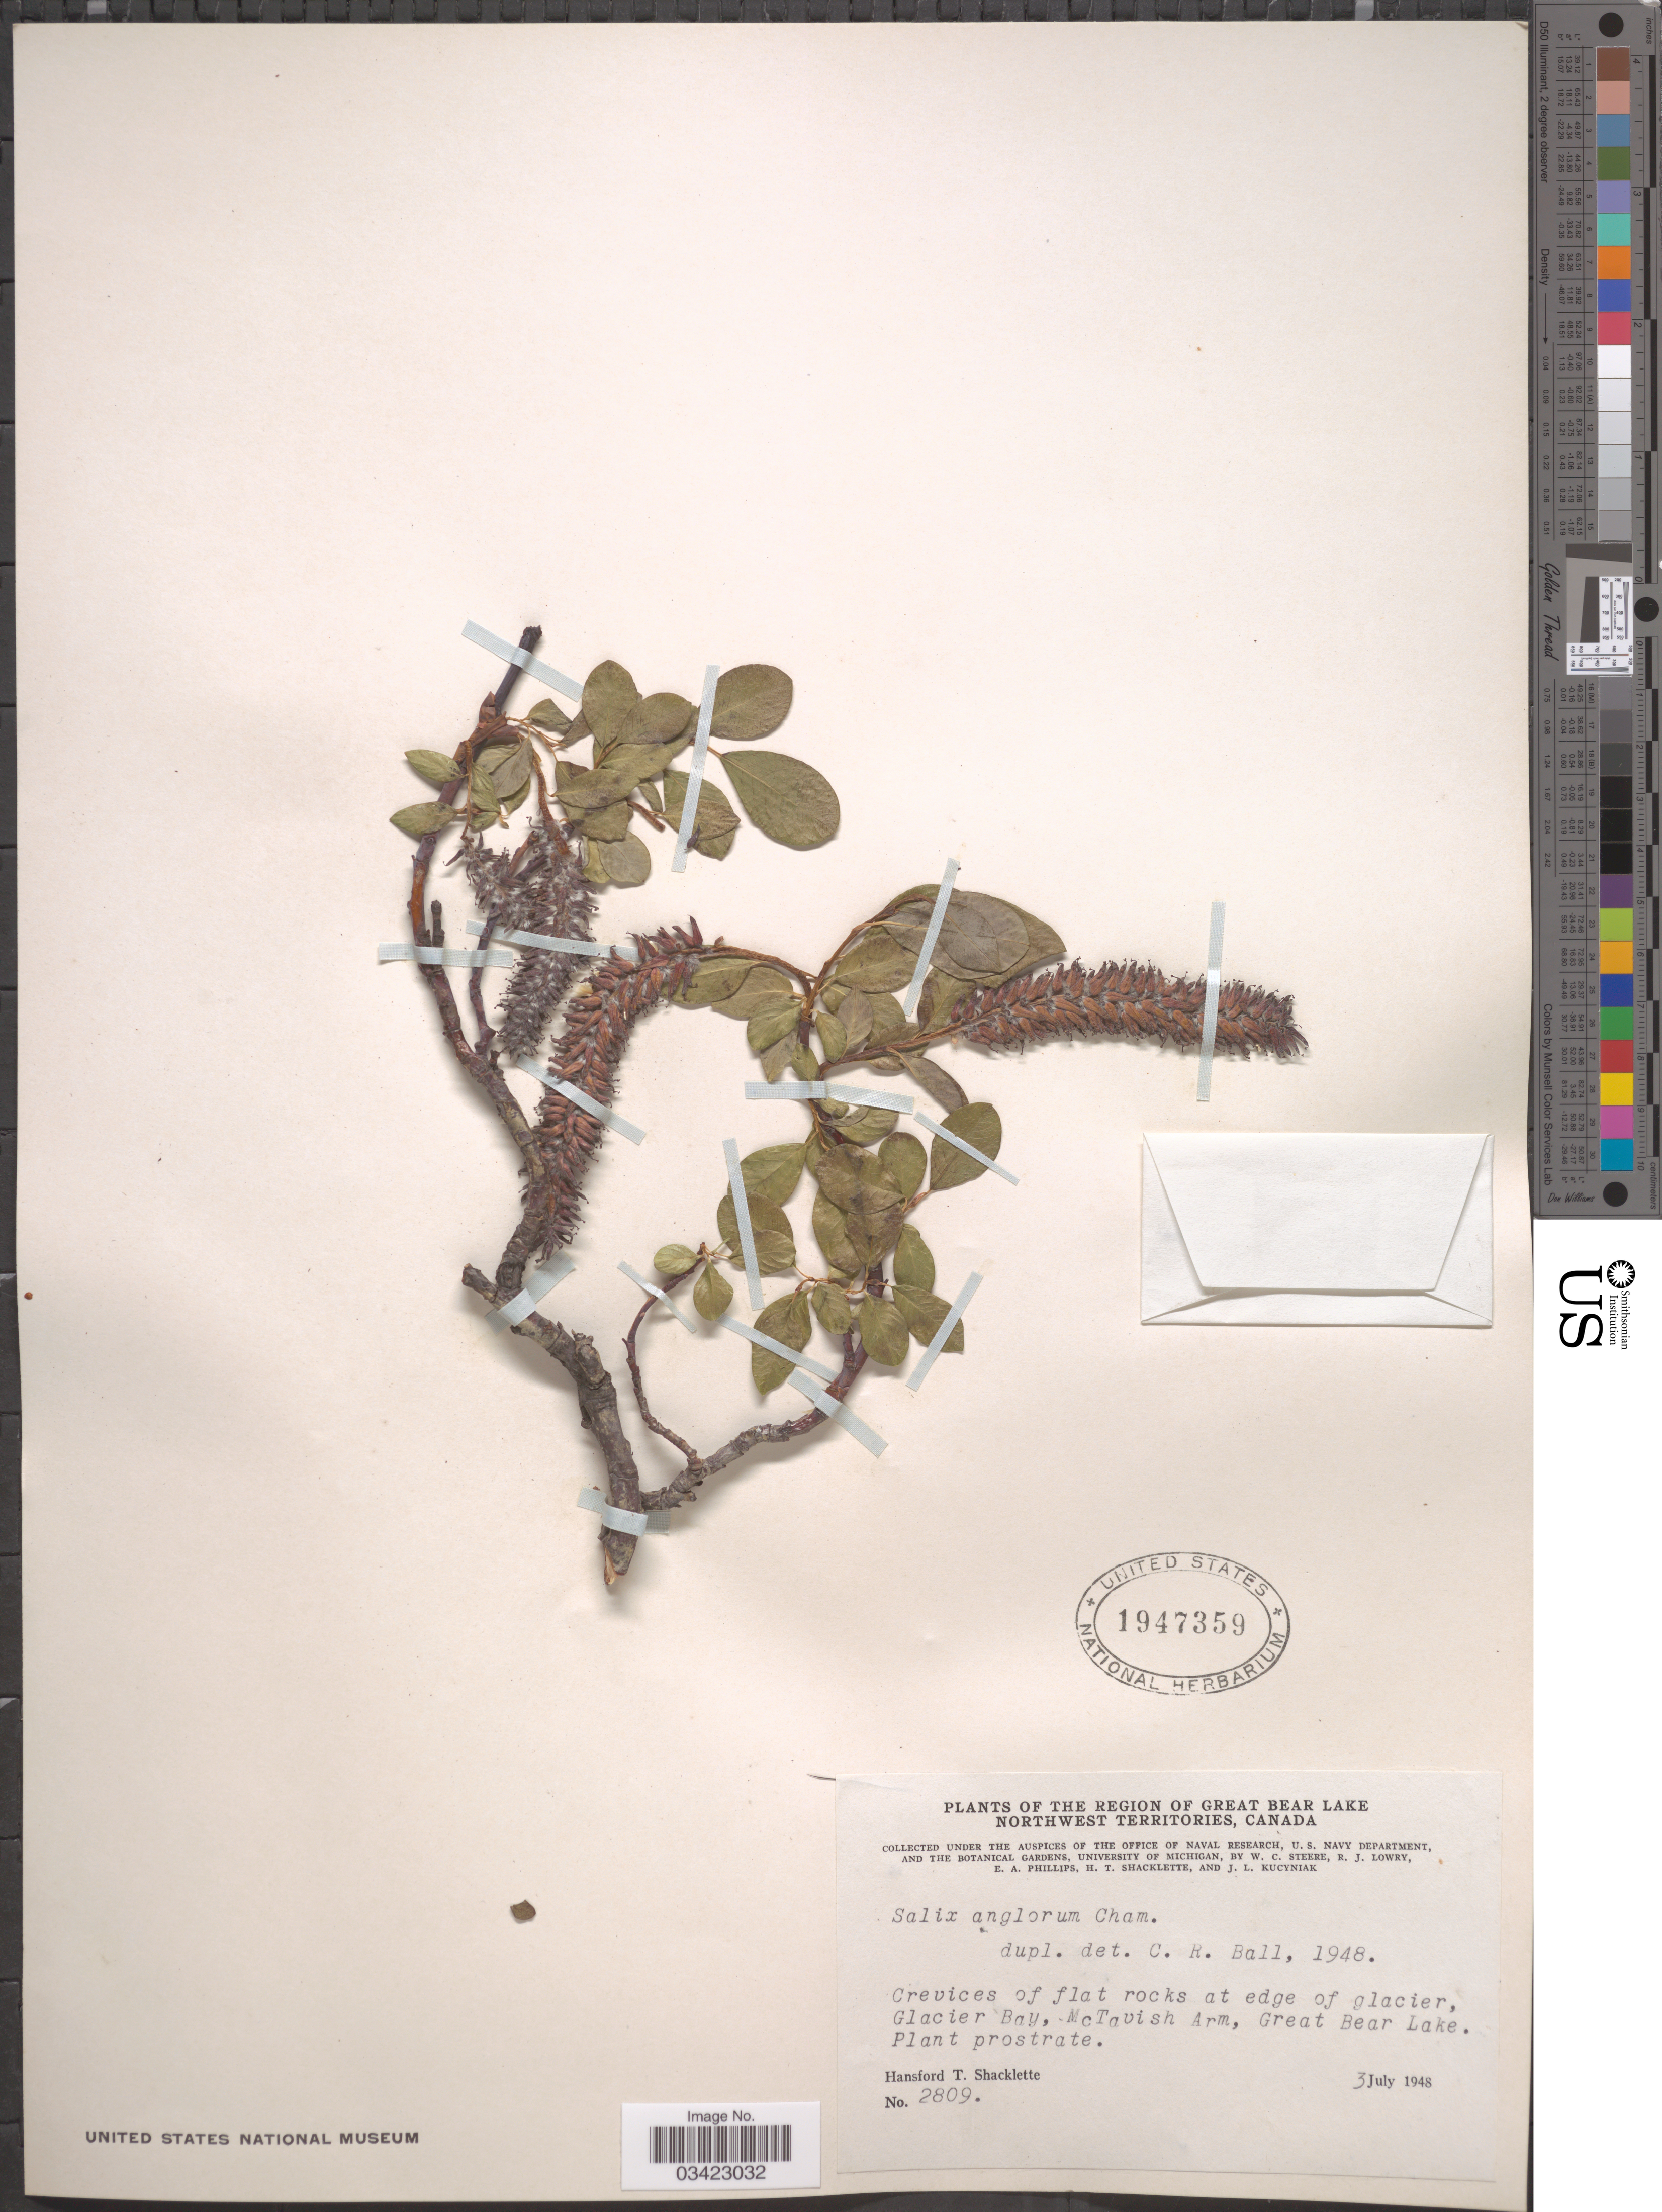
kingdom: Plantae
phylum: Tracheophyta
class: Magnoliopsida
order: Malpighiales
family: Salicaceae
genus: Salix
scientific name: Salix anglorum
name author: Cham.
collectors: W. C. Steere, R. Lowry, E. Phillips, H. Shacklette & J. Kucyniak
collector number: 2809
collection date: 1948-07-03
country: Canada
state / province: Northwest Territories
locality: The Region of Great Bear Lake. Glacier Bay, McTavish Arm, Great Bear Lake.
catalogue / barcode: US 1947359